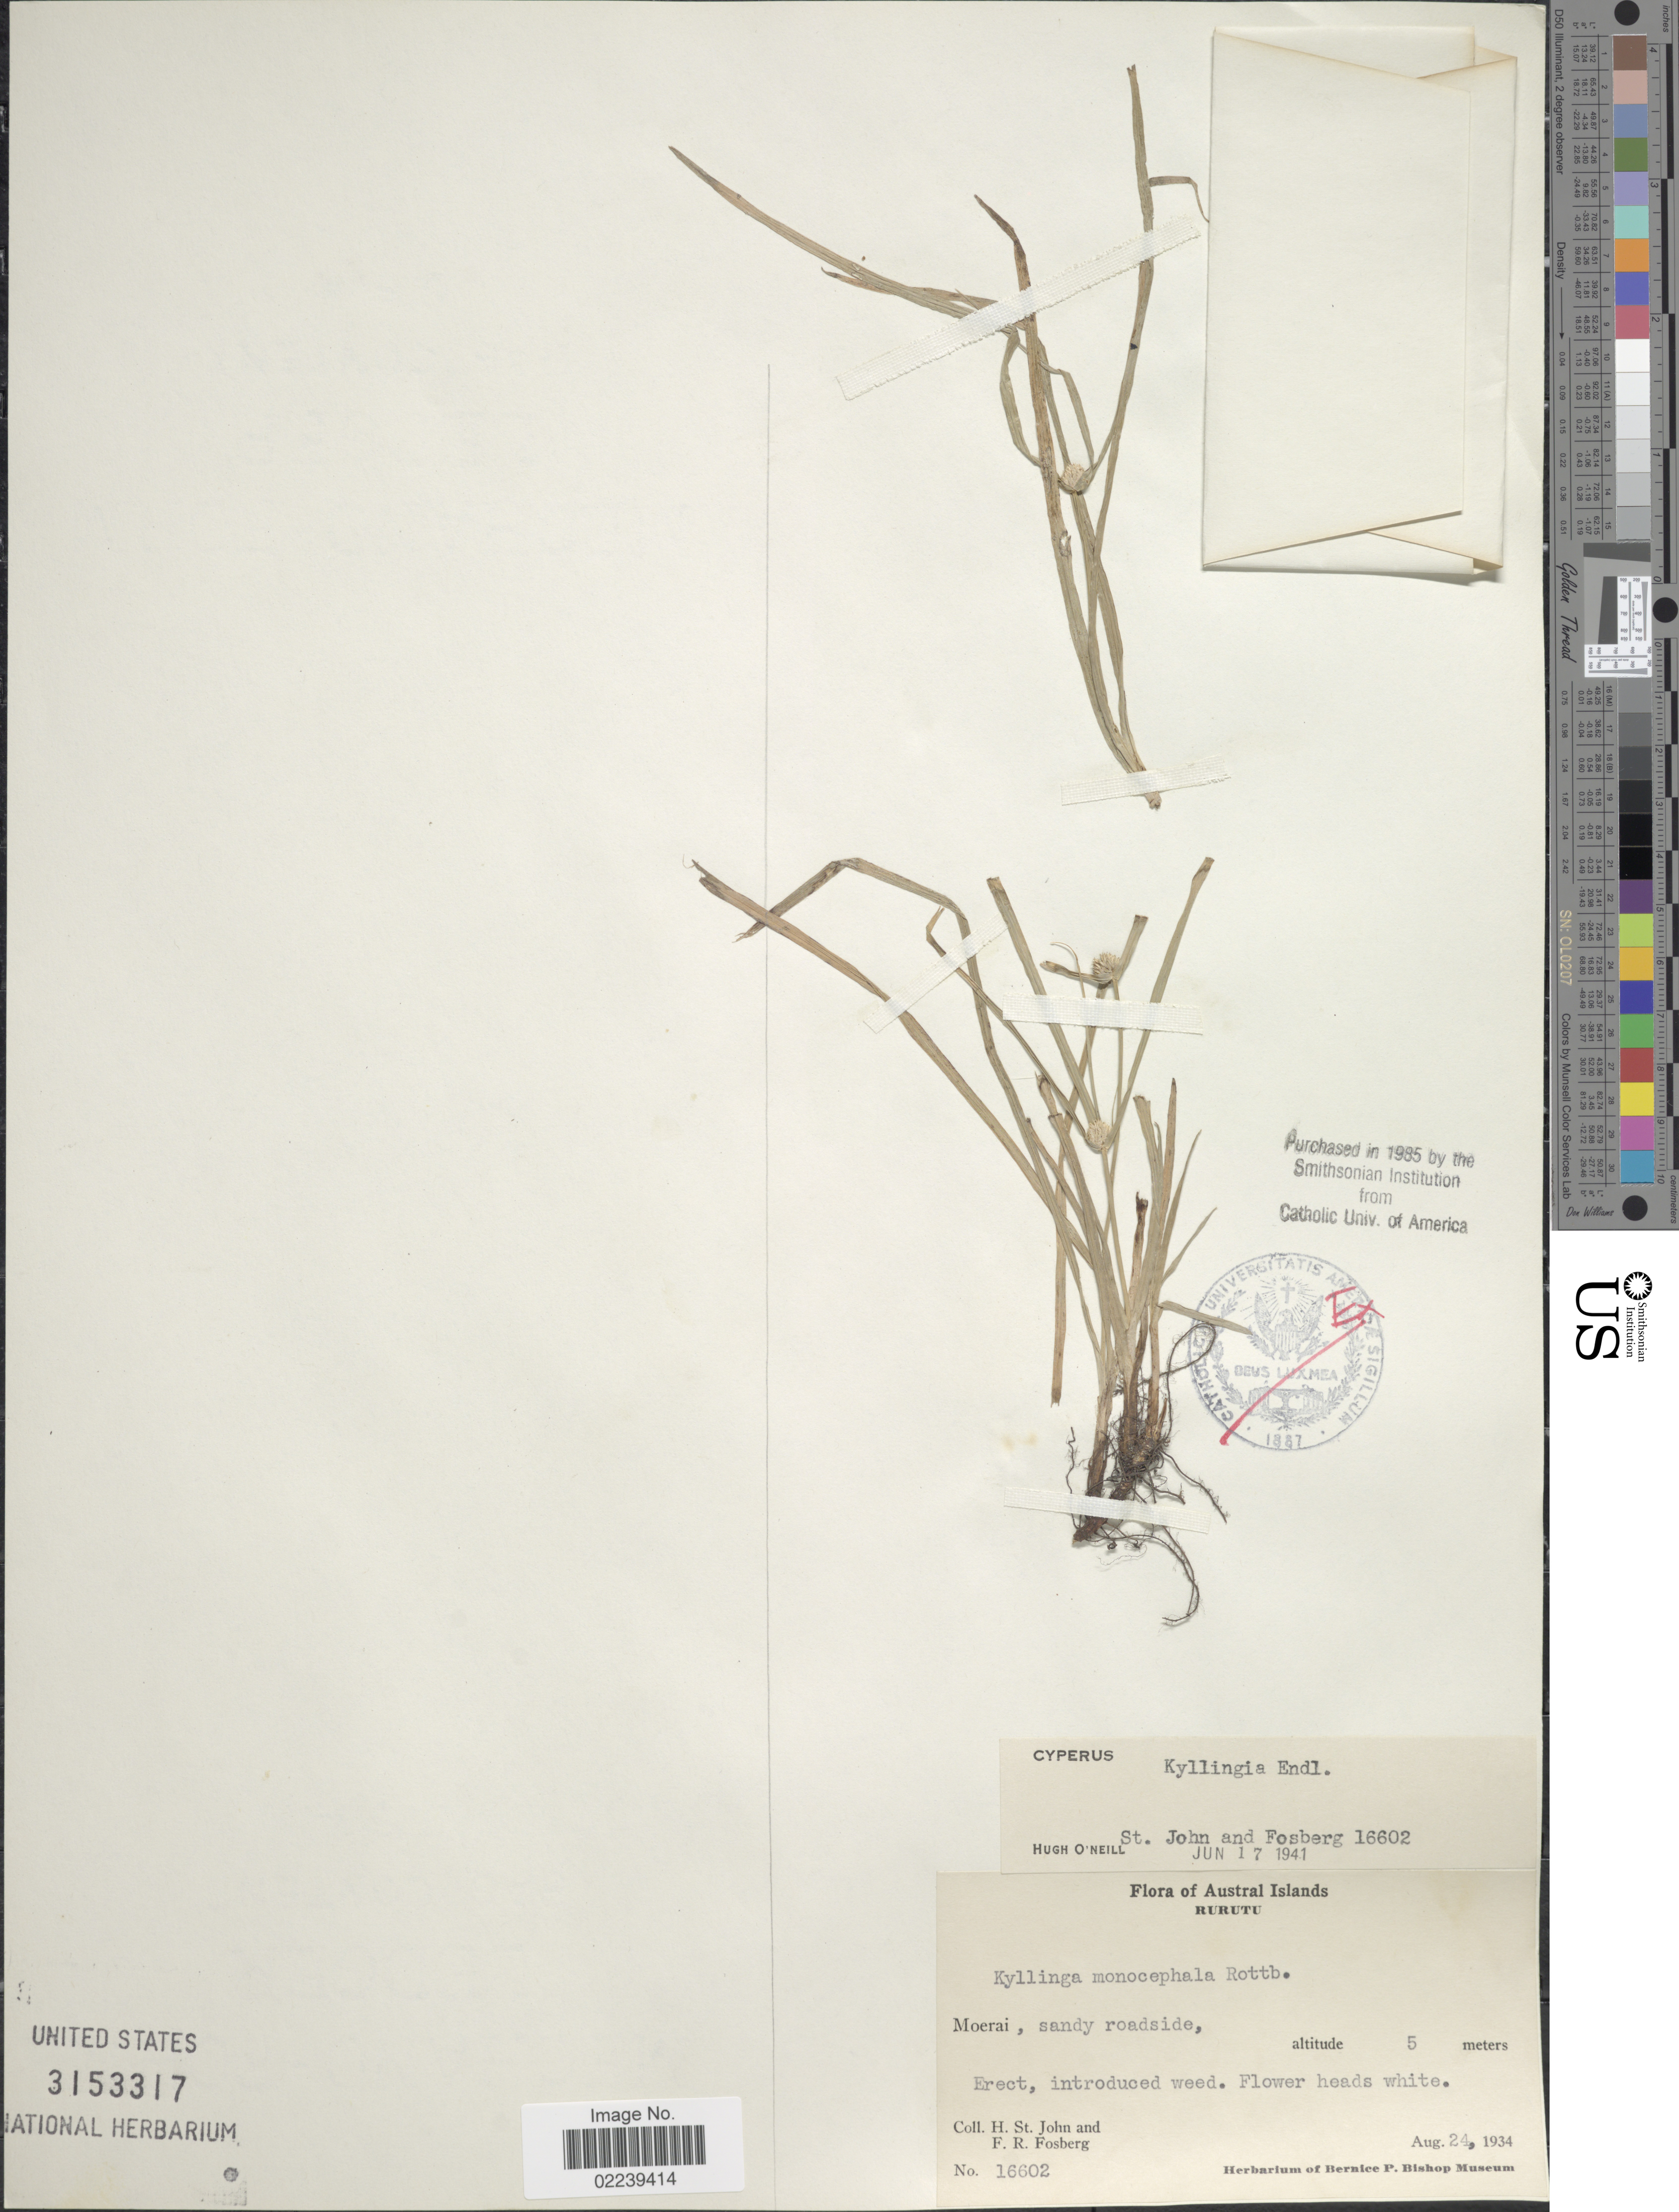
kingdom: Plantae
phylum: Tracheophyta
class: Liliopsida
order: Poales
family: Cyperaceae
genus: Cyperus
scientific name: Cyperus mindorensis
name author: (Steud.) Huygh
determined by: Strong, M. T., (US), Smithsonian Institution - National Museum of Natural History (UNITED STATES)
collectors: H. St. John & F. R. Fosberg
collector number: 16602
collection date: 1934-08-24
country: French Polynesia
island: Rurutu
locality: Austral Islands, Rurutu, Moerai, sandy roadside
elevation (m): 5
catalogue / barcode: US 3153317